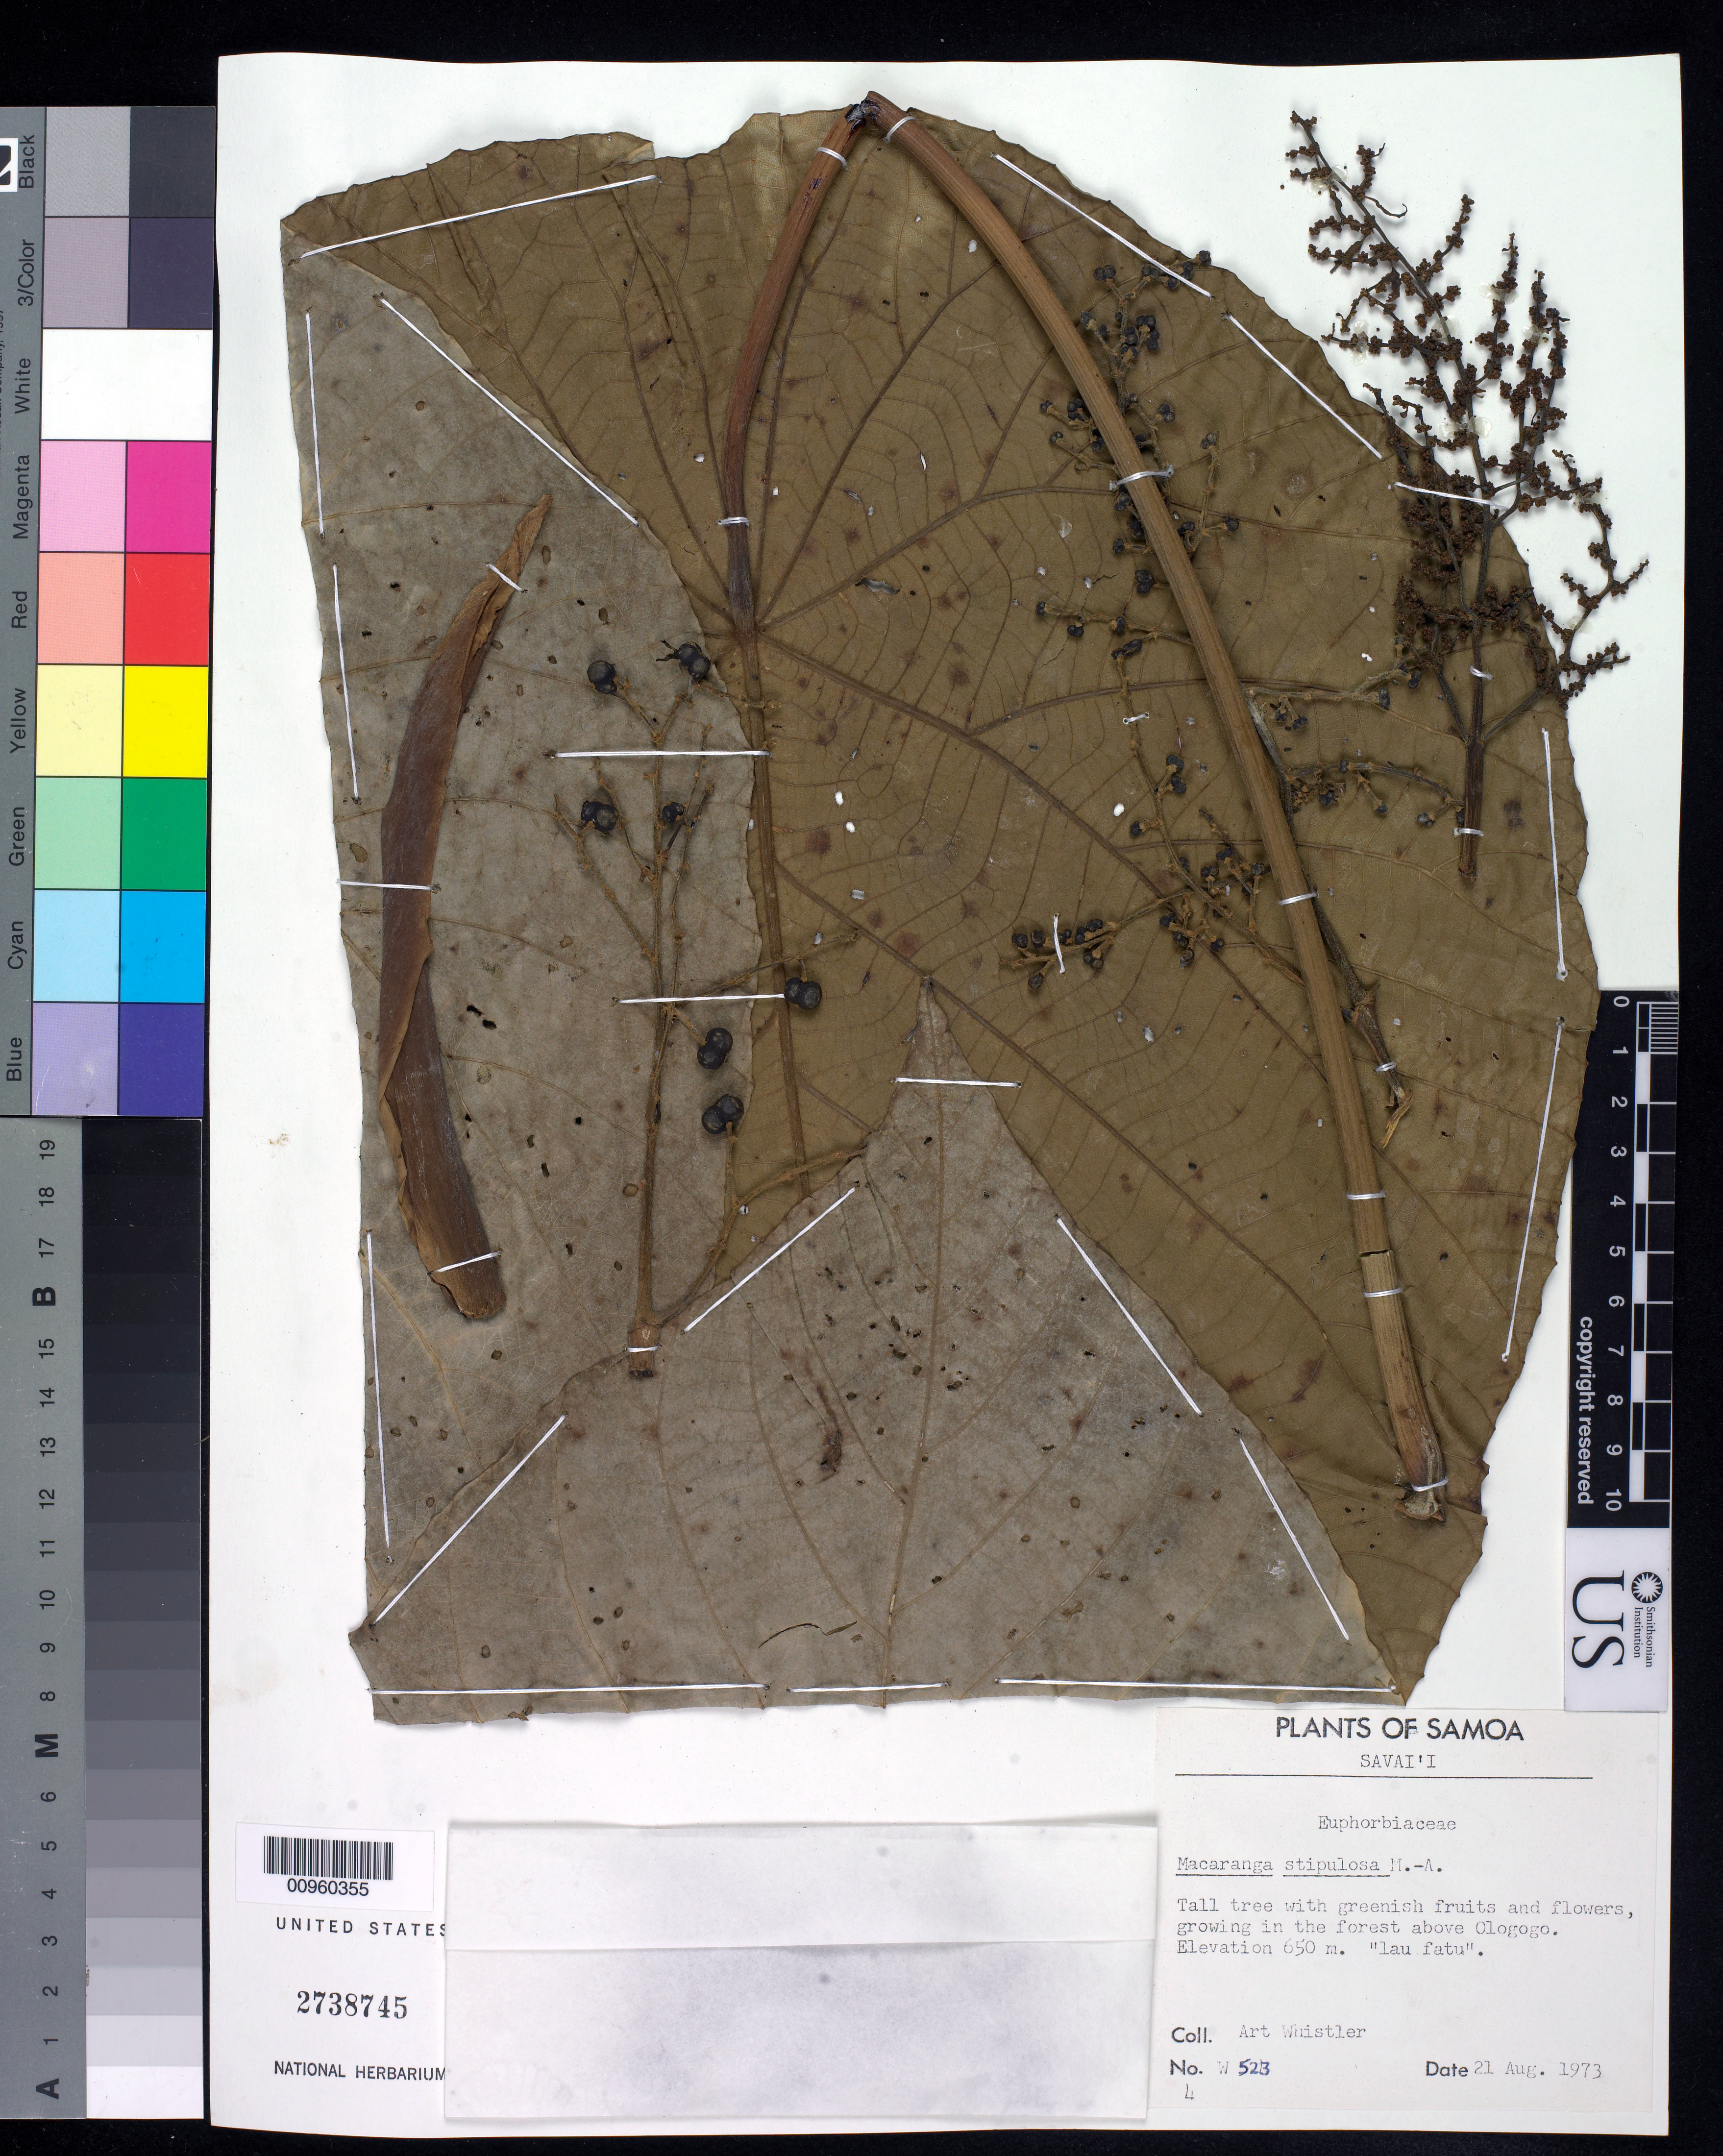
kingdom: Plantae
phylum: Tracheophyta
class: Magnoliopsida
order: Malpighiales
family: Euphorbiaceae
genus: Macaranga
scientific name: Macaranga stipulosa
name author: Müll. Arg. in DC.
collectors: A. Whistler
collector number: W 523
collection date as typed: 16 Oct 1973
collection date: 1973-10-16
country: Samoa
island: Savai'i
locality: In the forest above Asau in Block 28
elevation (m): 550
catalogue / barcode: US 2738745